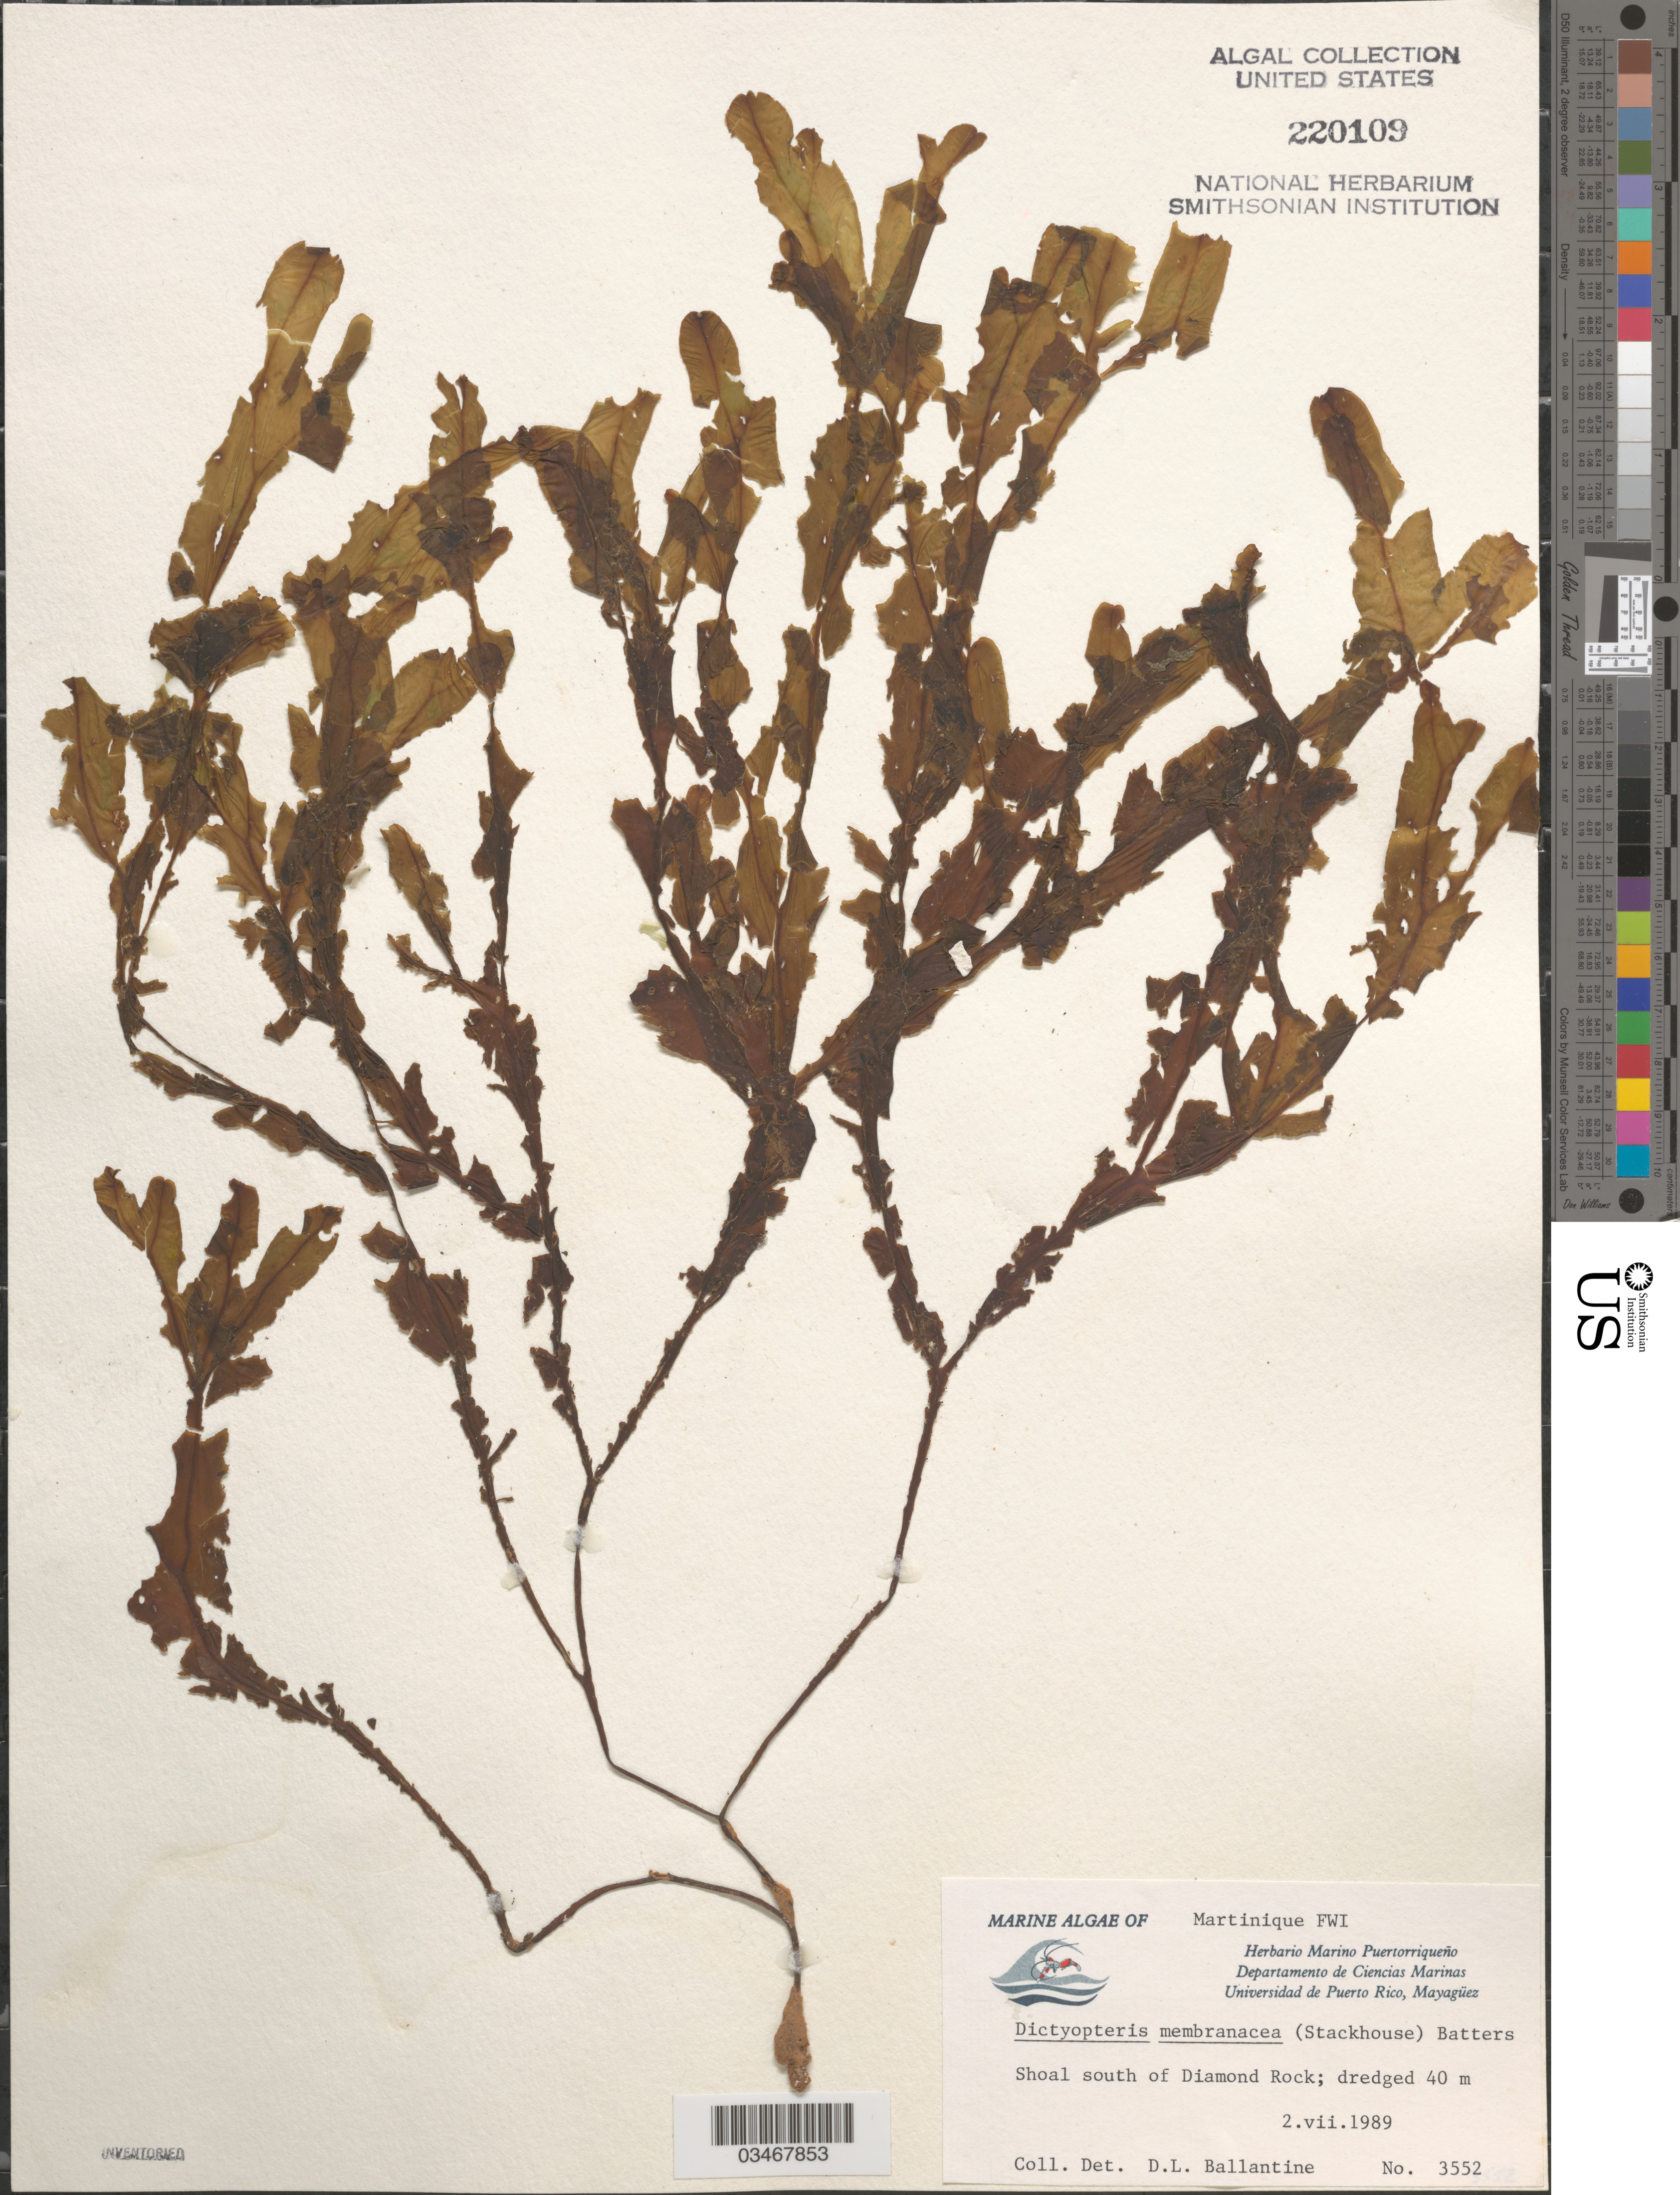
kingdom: Chromista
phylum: Ochrophyta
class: Phaeophyceae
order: Dictyotales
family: Dictyotaceae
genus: Dictyopteris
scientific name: Dictyopteris polypodioides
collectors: D.L. Ballantine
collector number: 3552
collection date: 1989-07-02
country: Martinique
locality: Shoal south of Diamond Rock, dredged.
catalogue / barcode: US 220109